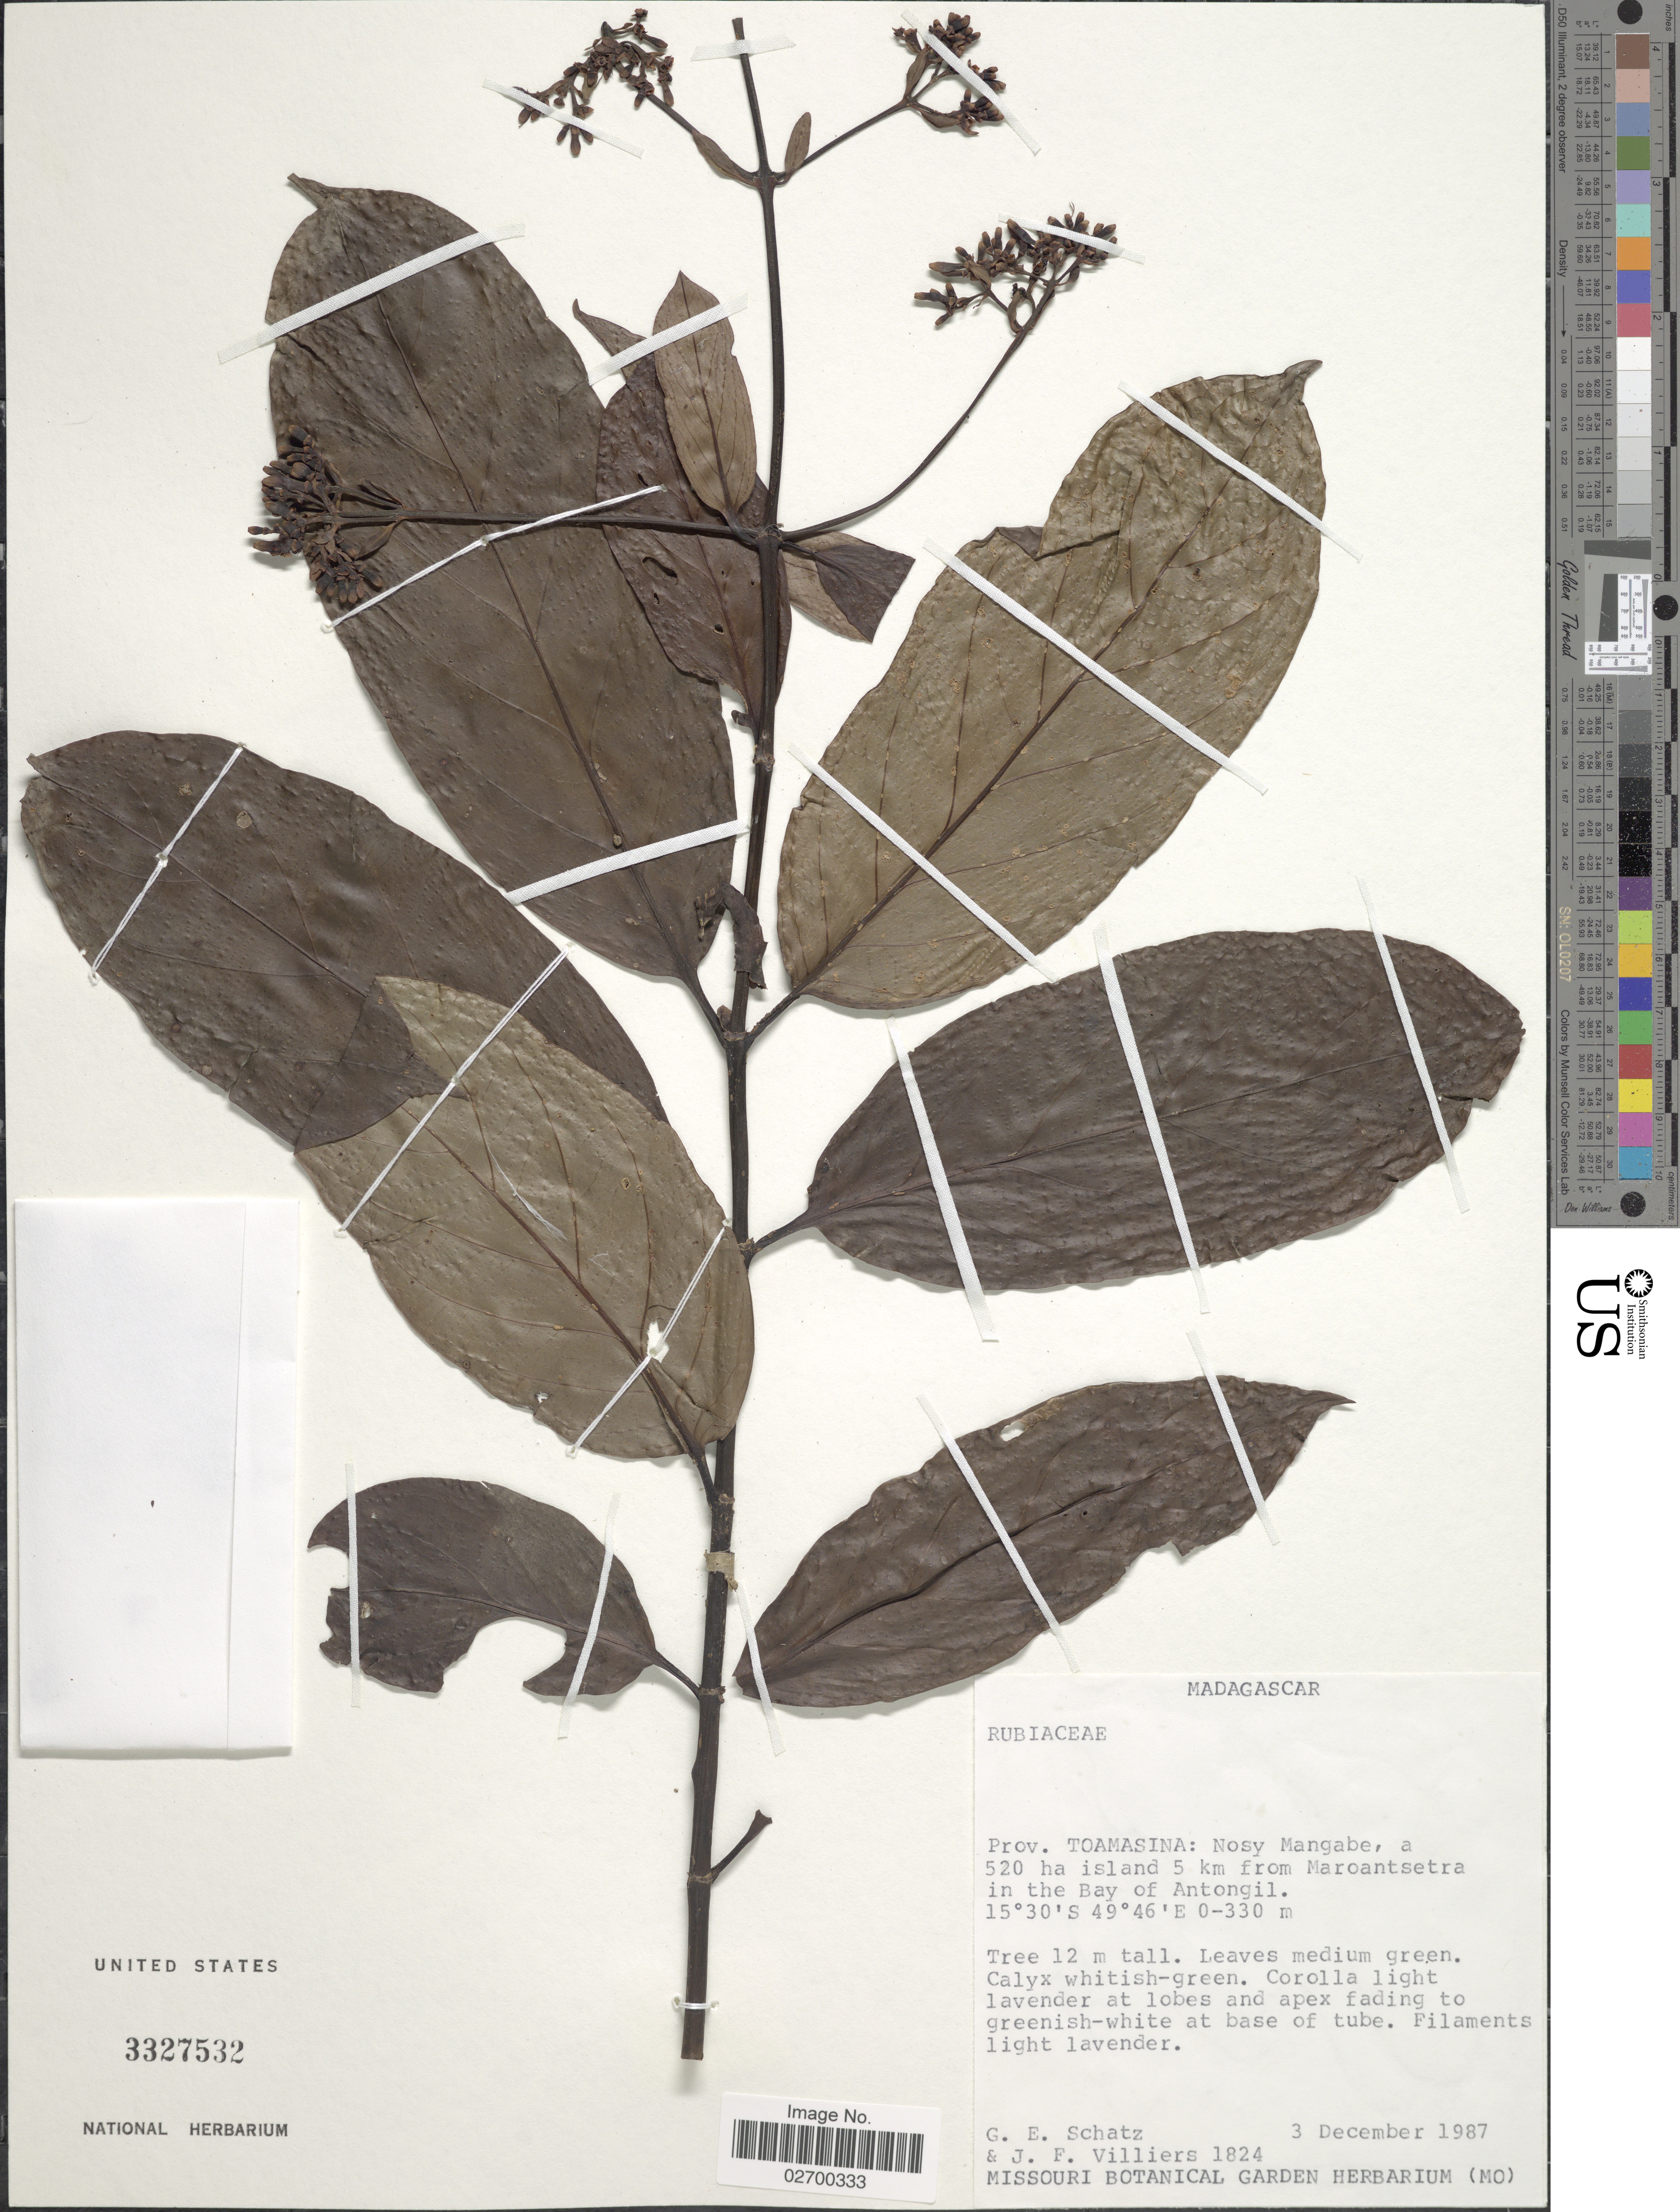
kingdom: Plantae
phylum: Tracheophyta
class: Magnoliopsida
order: Gentianales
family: Rubiaceae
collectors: G. Schatz & J. Villiers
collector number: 1824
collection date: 1987-12-03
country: Madagascar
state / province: Analanjirofo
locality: Nosy Mangabe, a 520 ha island 5 km from Maroantsetra in the Bay of Antongil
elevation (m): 0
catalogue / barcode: US 3327532